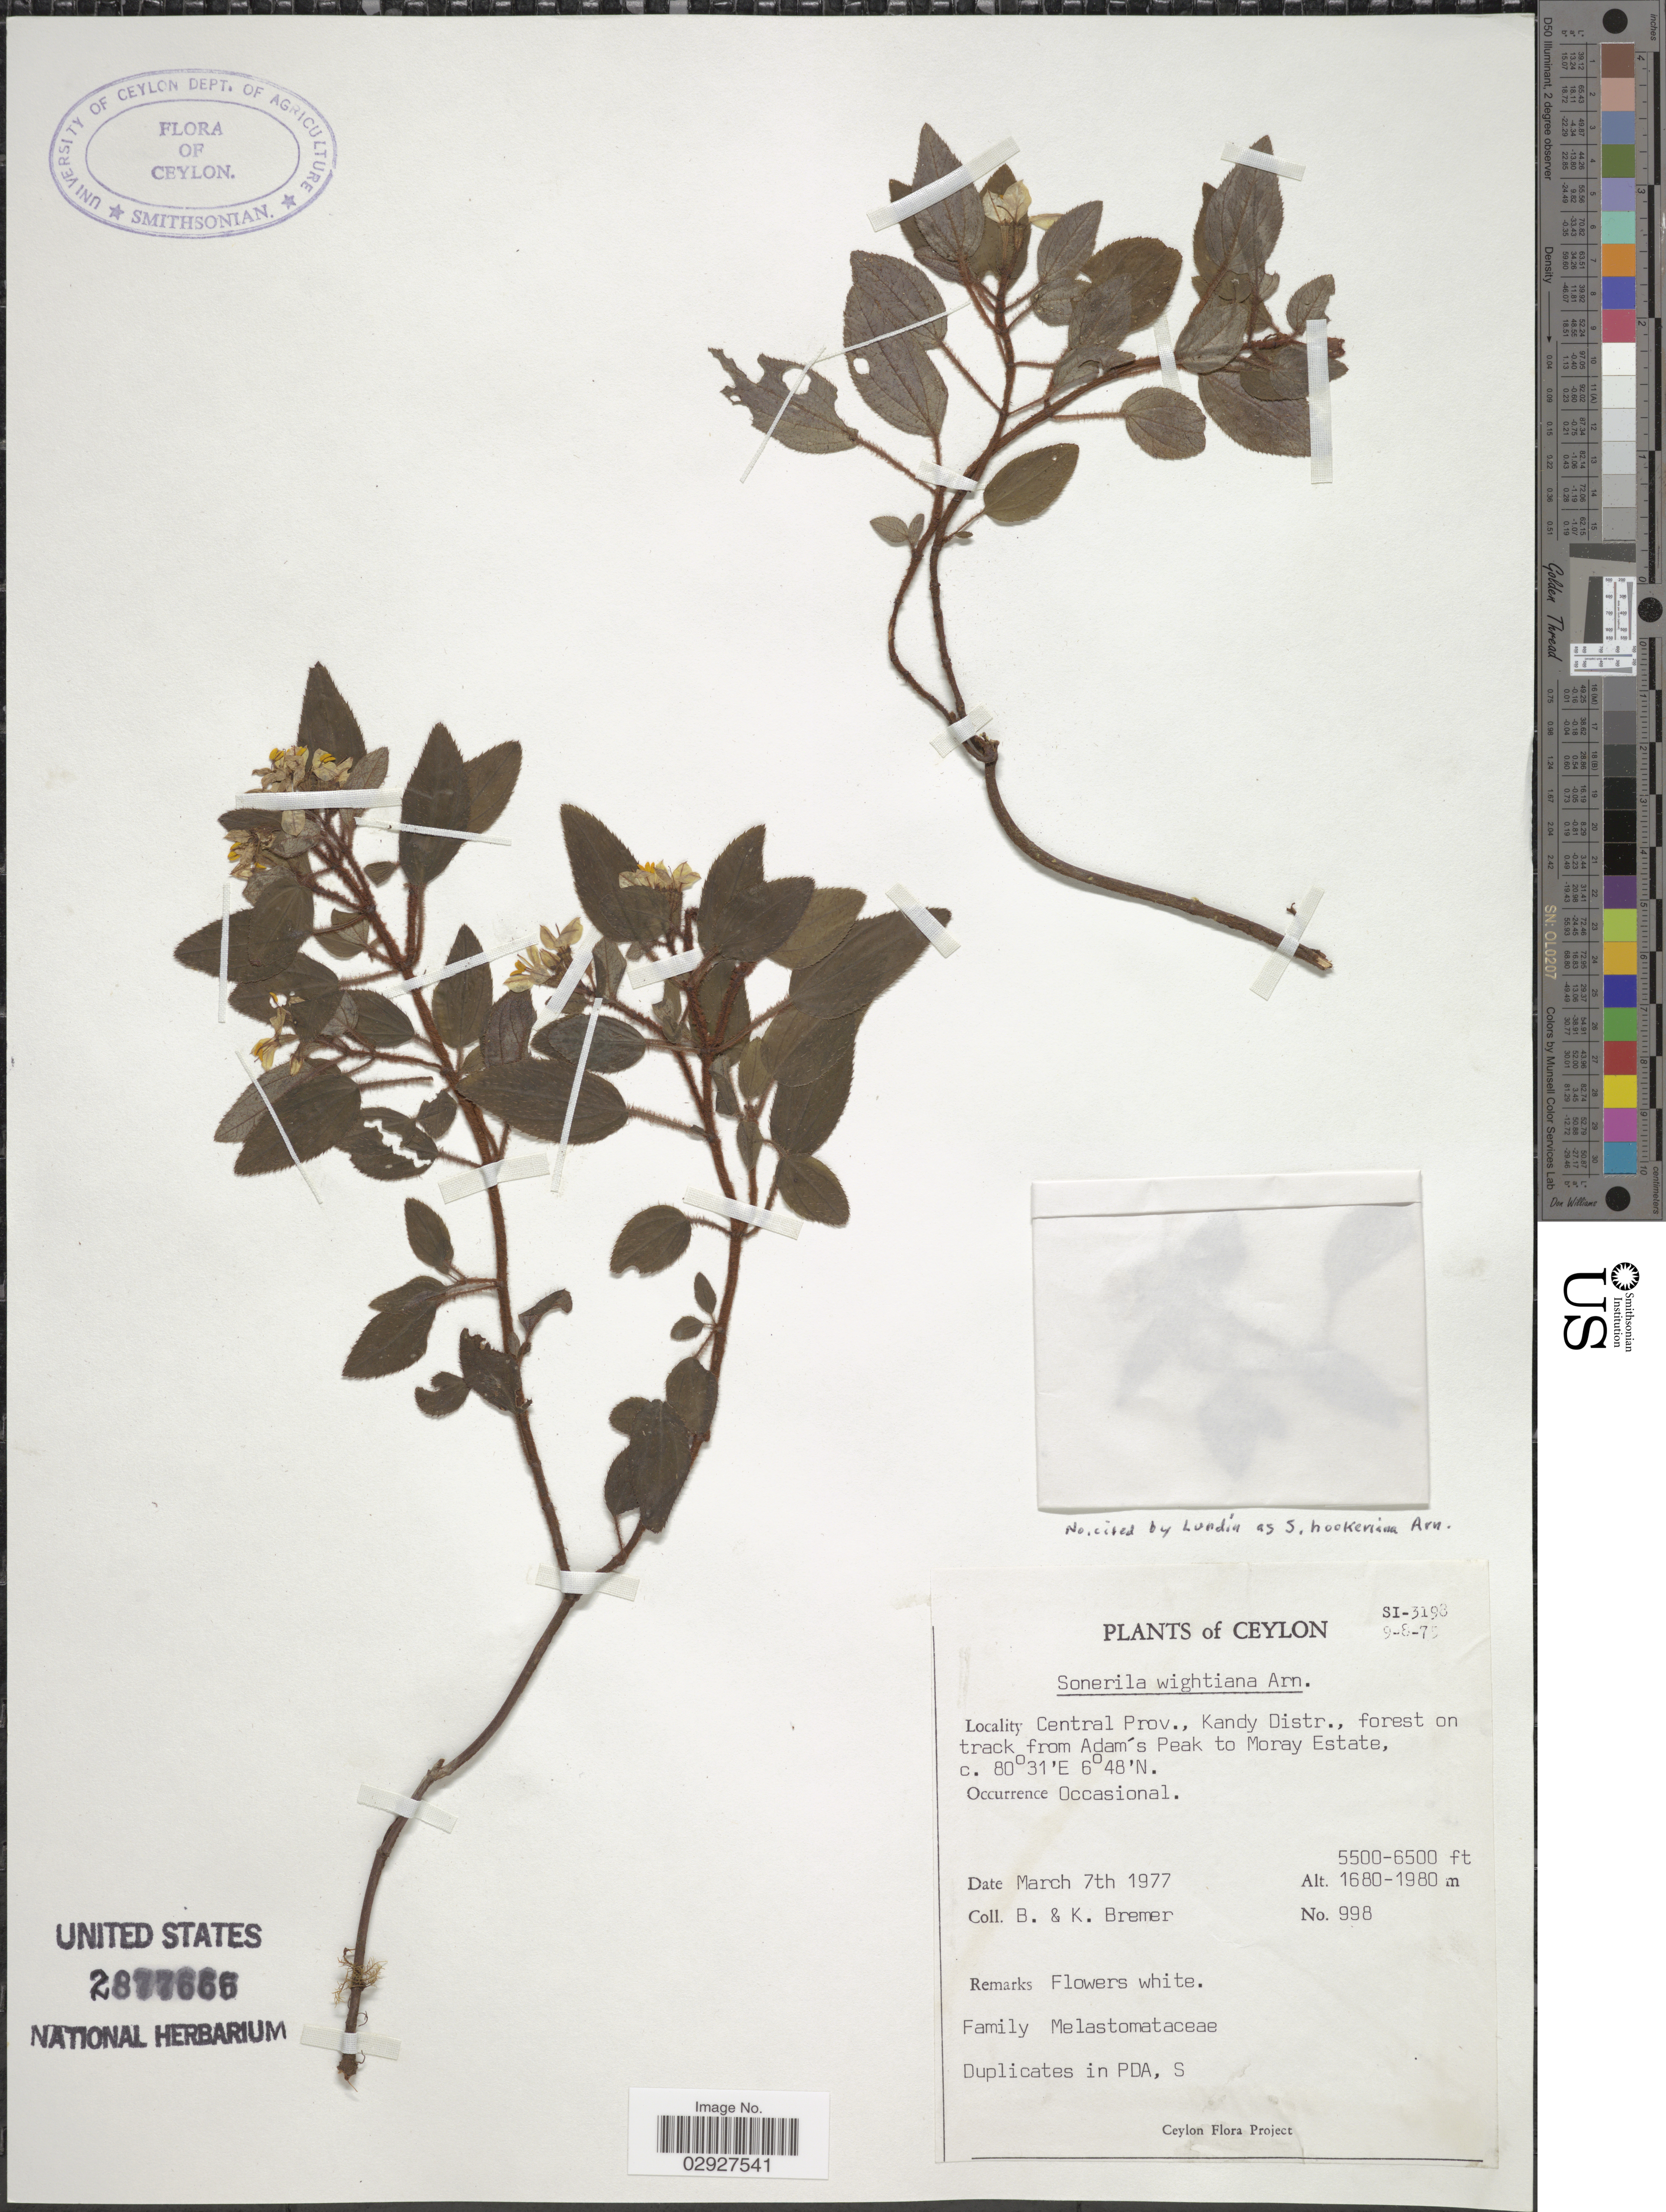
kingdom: Plantae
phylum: Tracheophyta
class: Magnoliopsida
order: Myrtales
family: Melastomataceae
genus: Sonerila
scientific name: Sonerila hookeriana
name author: Arn.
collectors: B. Bremer & K. Bremer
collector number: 998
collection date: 1977-03-07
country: Sri Lanka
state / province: Central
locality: Ceylon. Kandy Distr., forest on track from Adam's Peak to Moray Estate.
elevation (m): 1676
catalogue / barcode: US 2877666